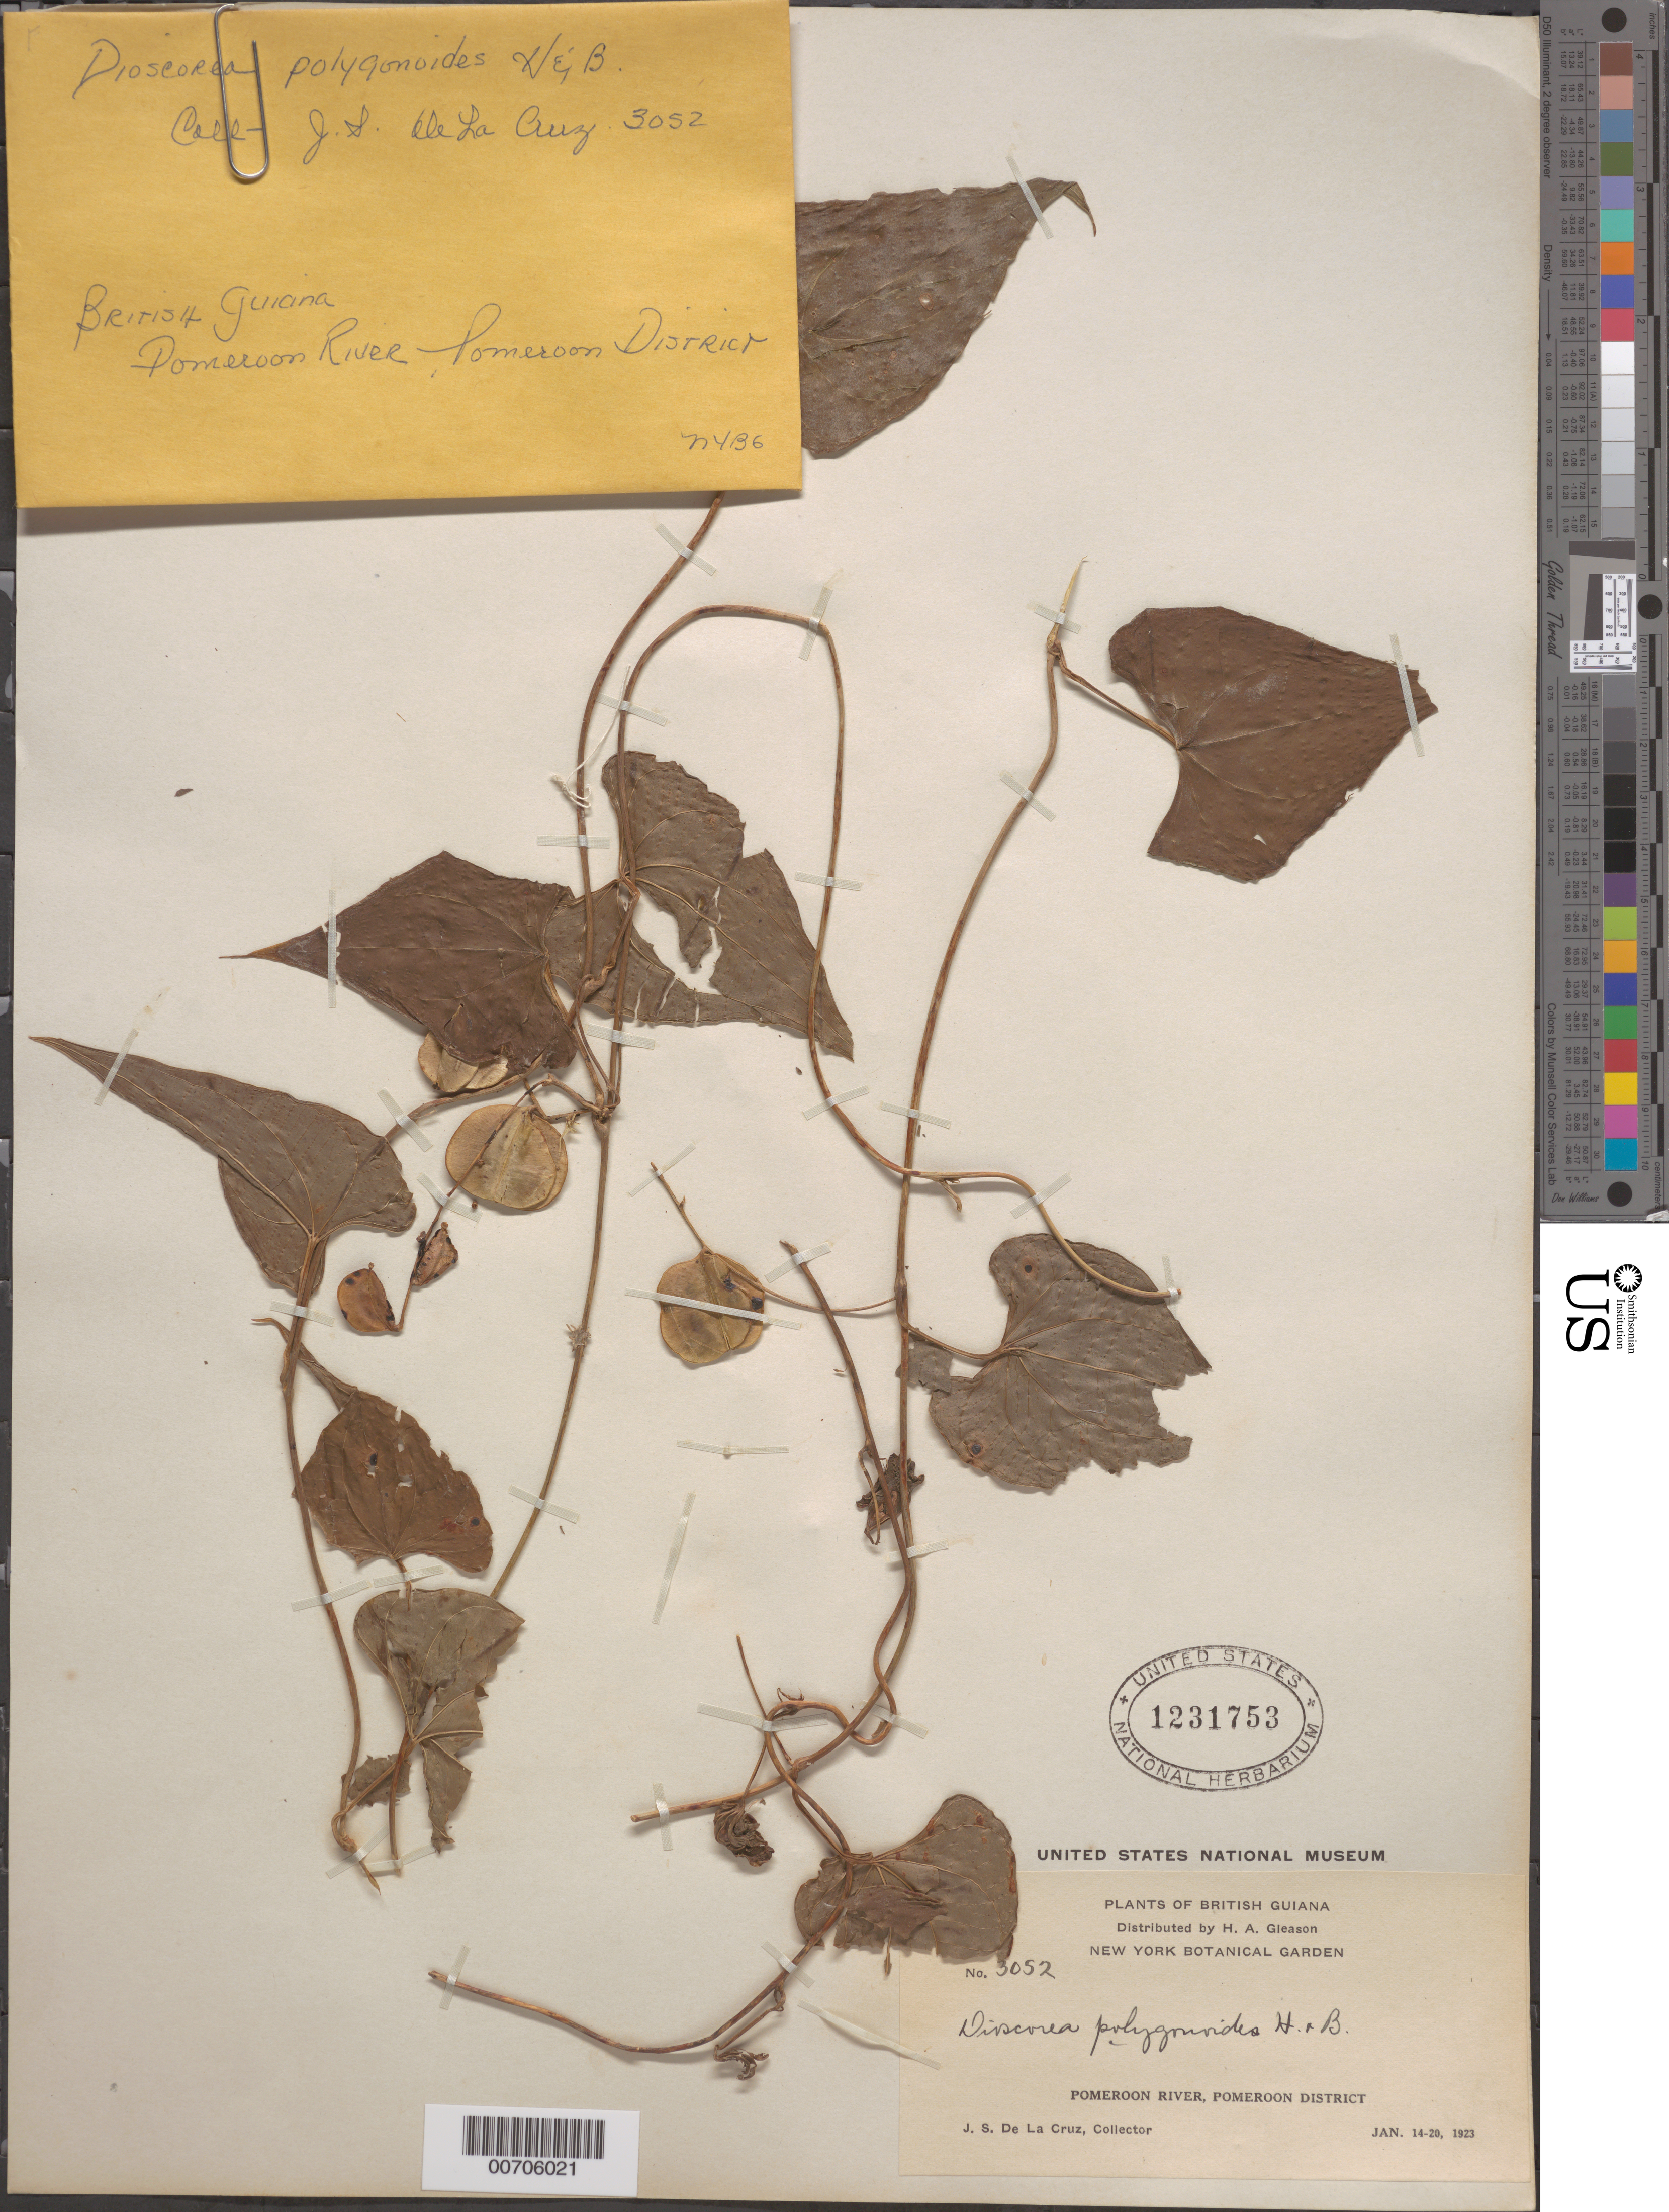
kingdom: Plantae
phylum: Tracheophyta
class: Liliopsida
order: Dioscoreales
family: Dioscoreaceae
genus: Dioscorea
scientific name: Dioscorea polygonoides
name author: Humb. & Bonpl. ex Willd.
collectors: J. S. de la Cruz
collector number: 3052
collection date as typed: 14-Jan-23 to 20-Jan-23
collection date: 1923-01-14/1923-01-20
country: Guyana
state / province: Pomeroon-Supenaam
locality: Pomeroon R.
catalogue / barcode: US 1231753